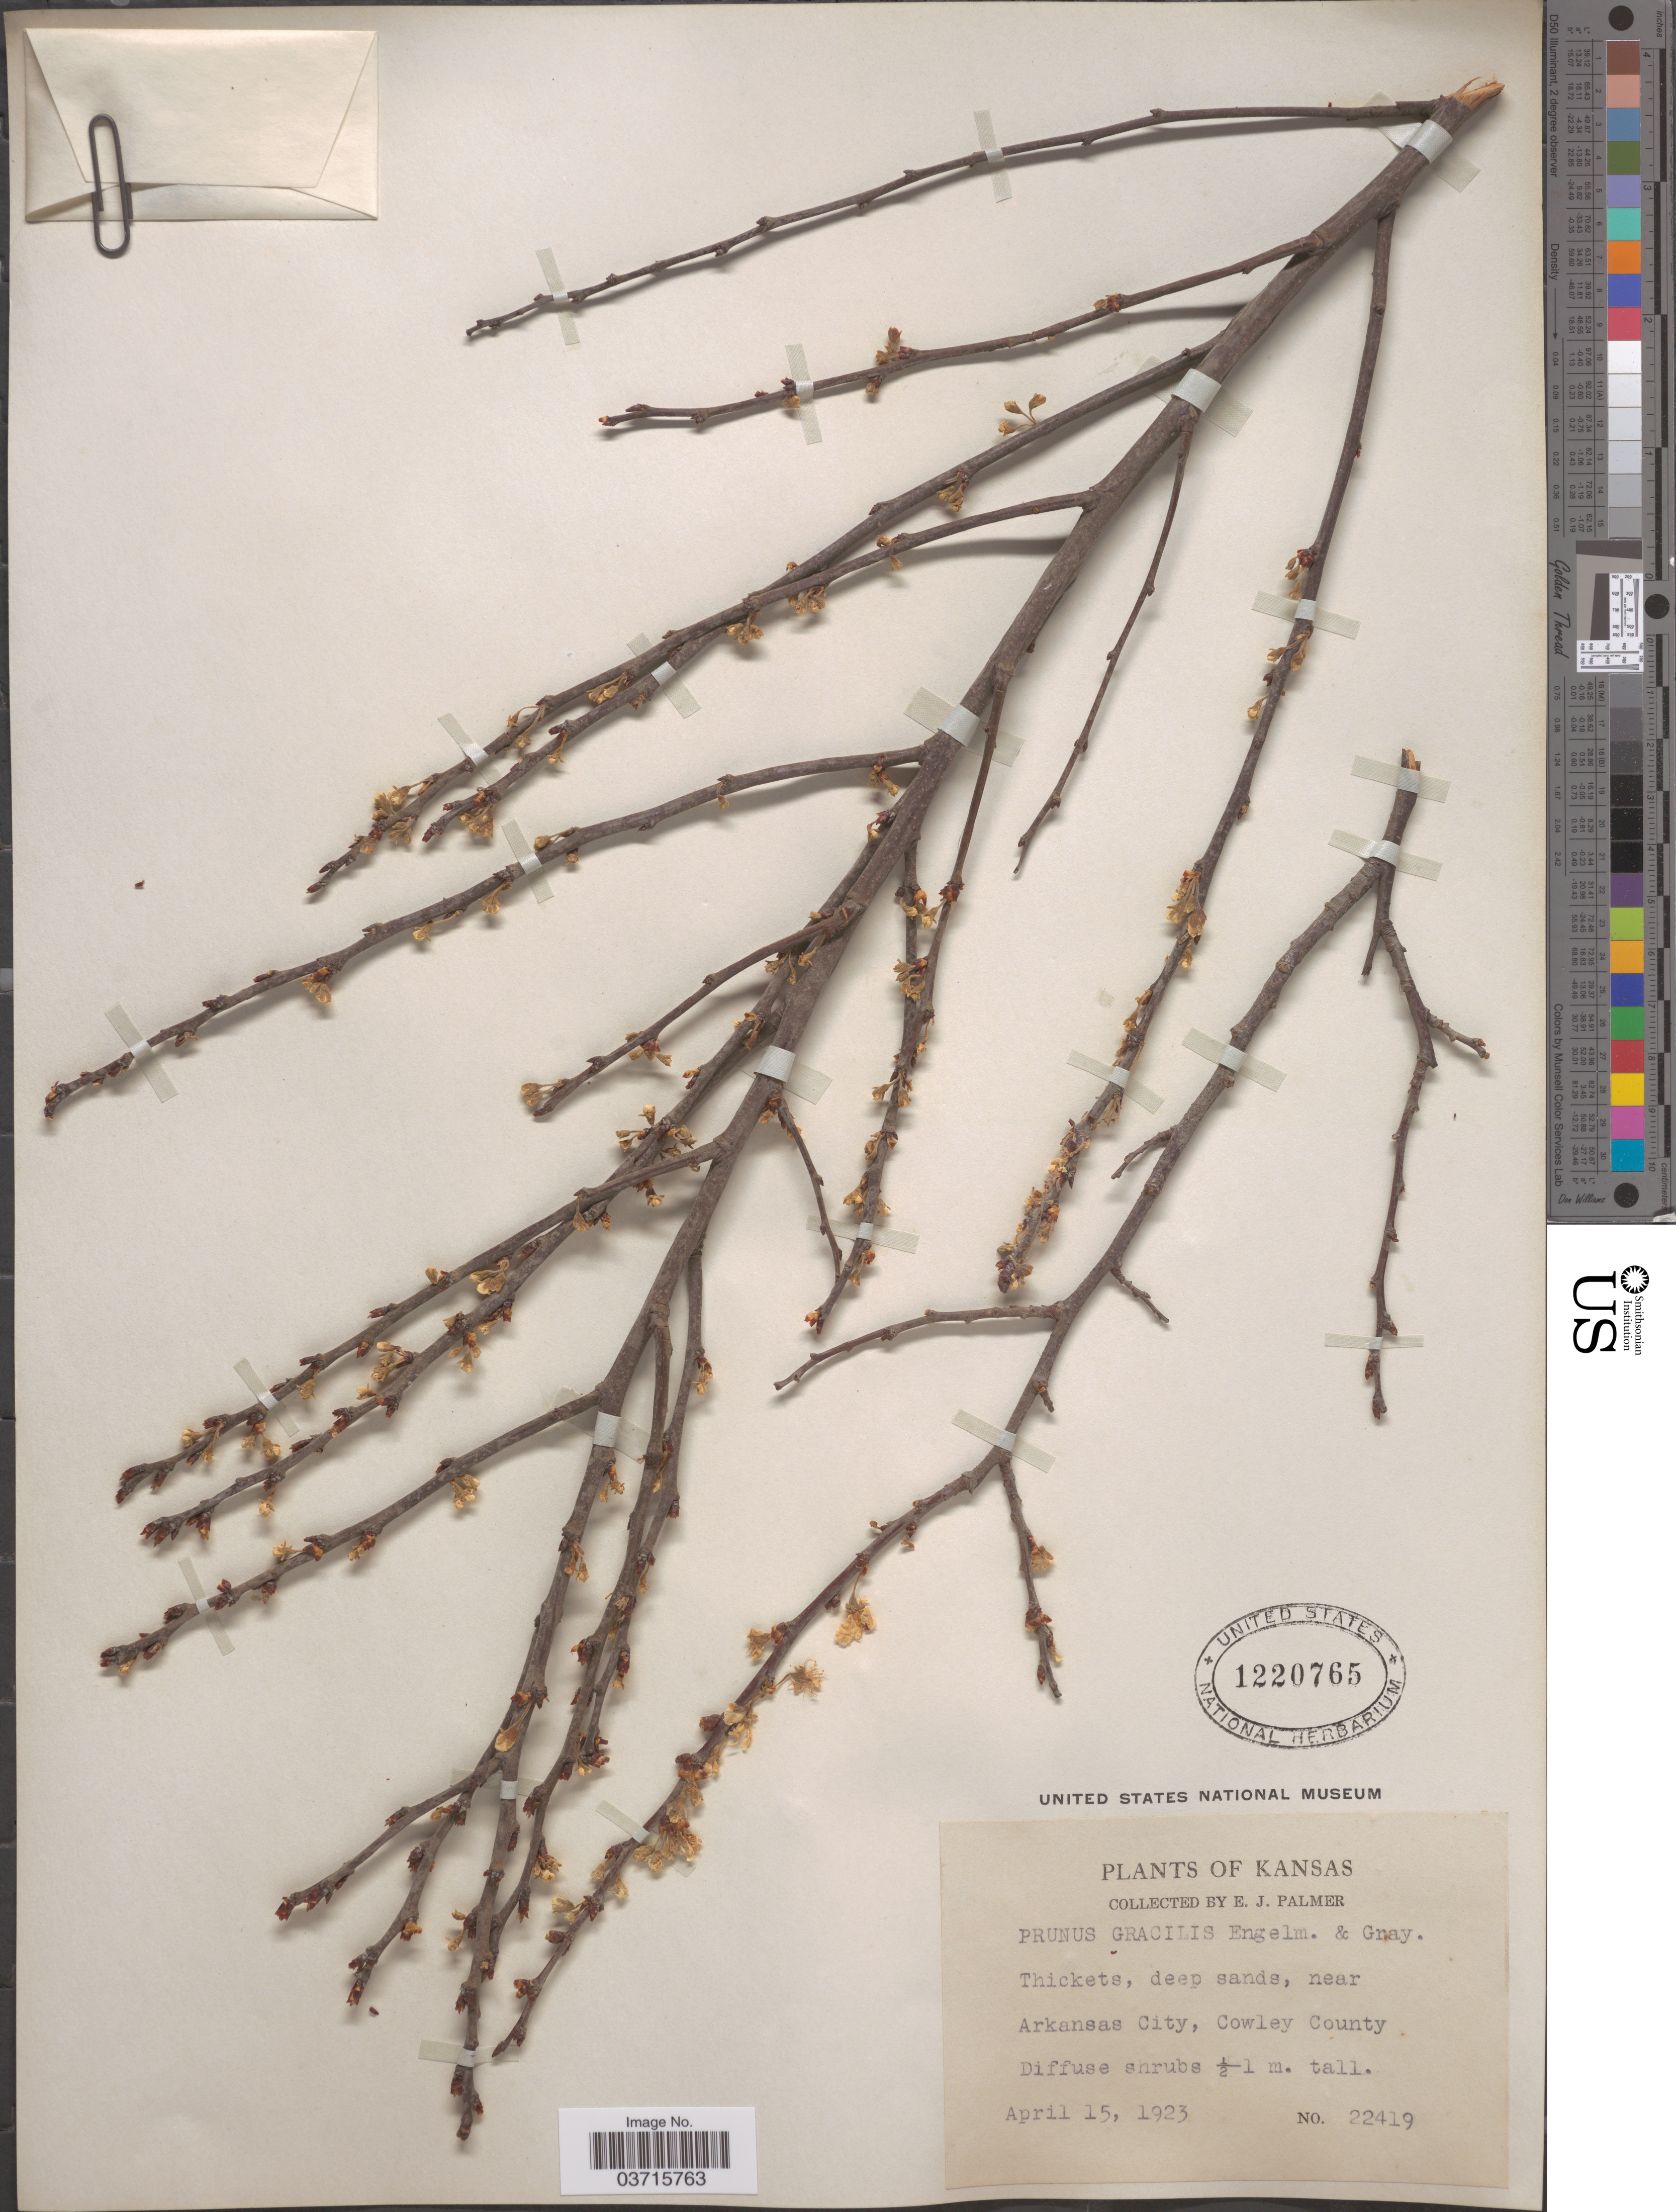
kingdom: Plantae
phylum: Tracheophyta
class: Magnoliopsida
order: Rosales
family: Rosaceae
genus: Prunus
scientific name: Prunus gracilis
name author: Engelm. & A. Gray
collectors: E. J. Palmer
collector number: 22419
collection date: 1923-04-15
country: United States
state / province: Kansas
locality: Thickets, deep sands, near Arkansas City, Cowley County.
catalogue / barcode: US 1220765